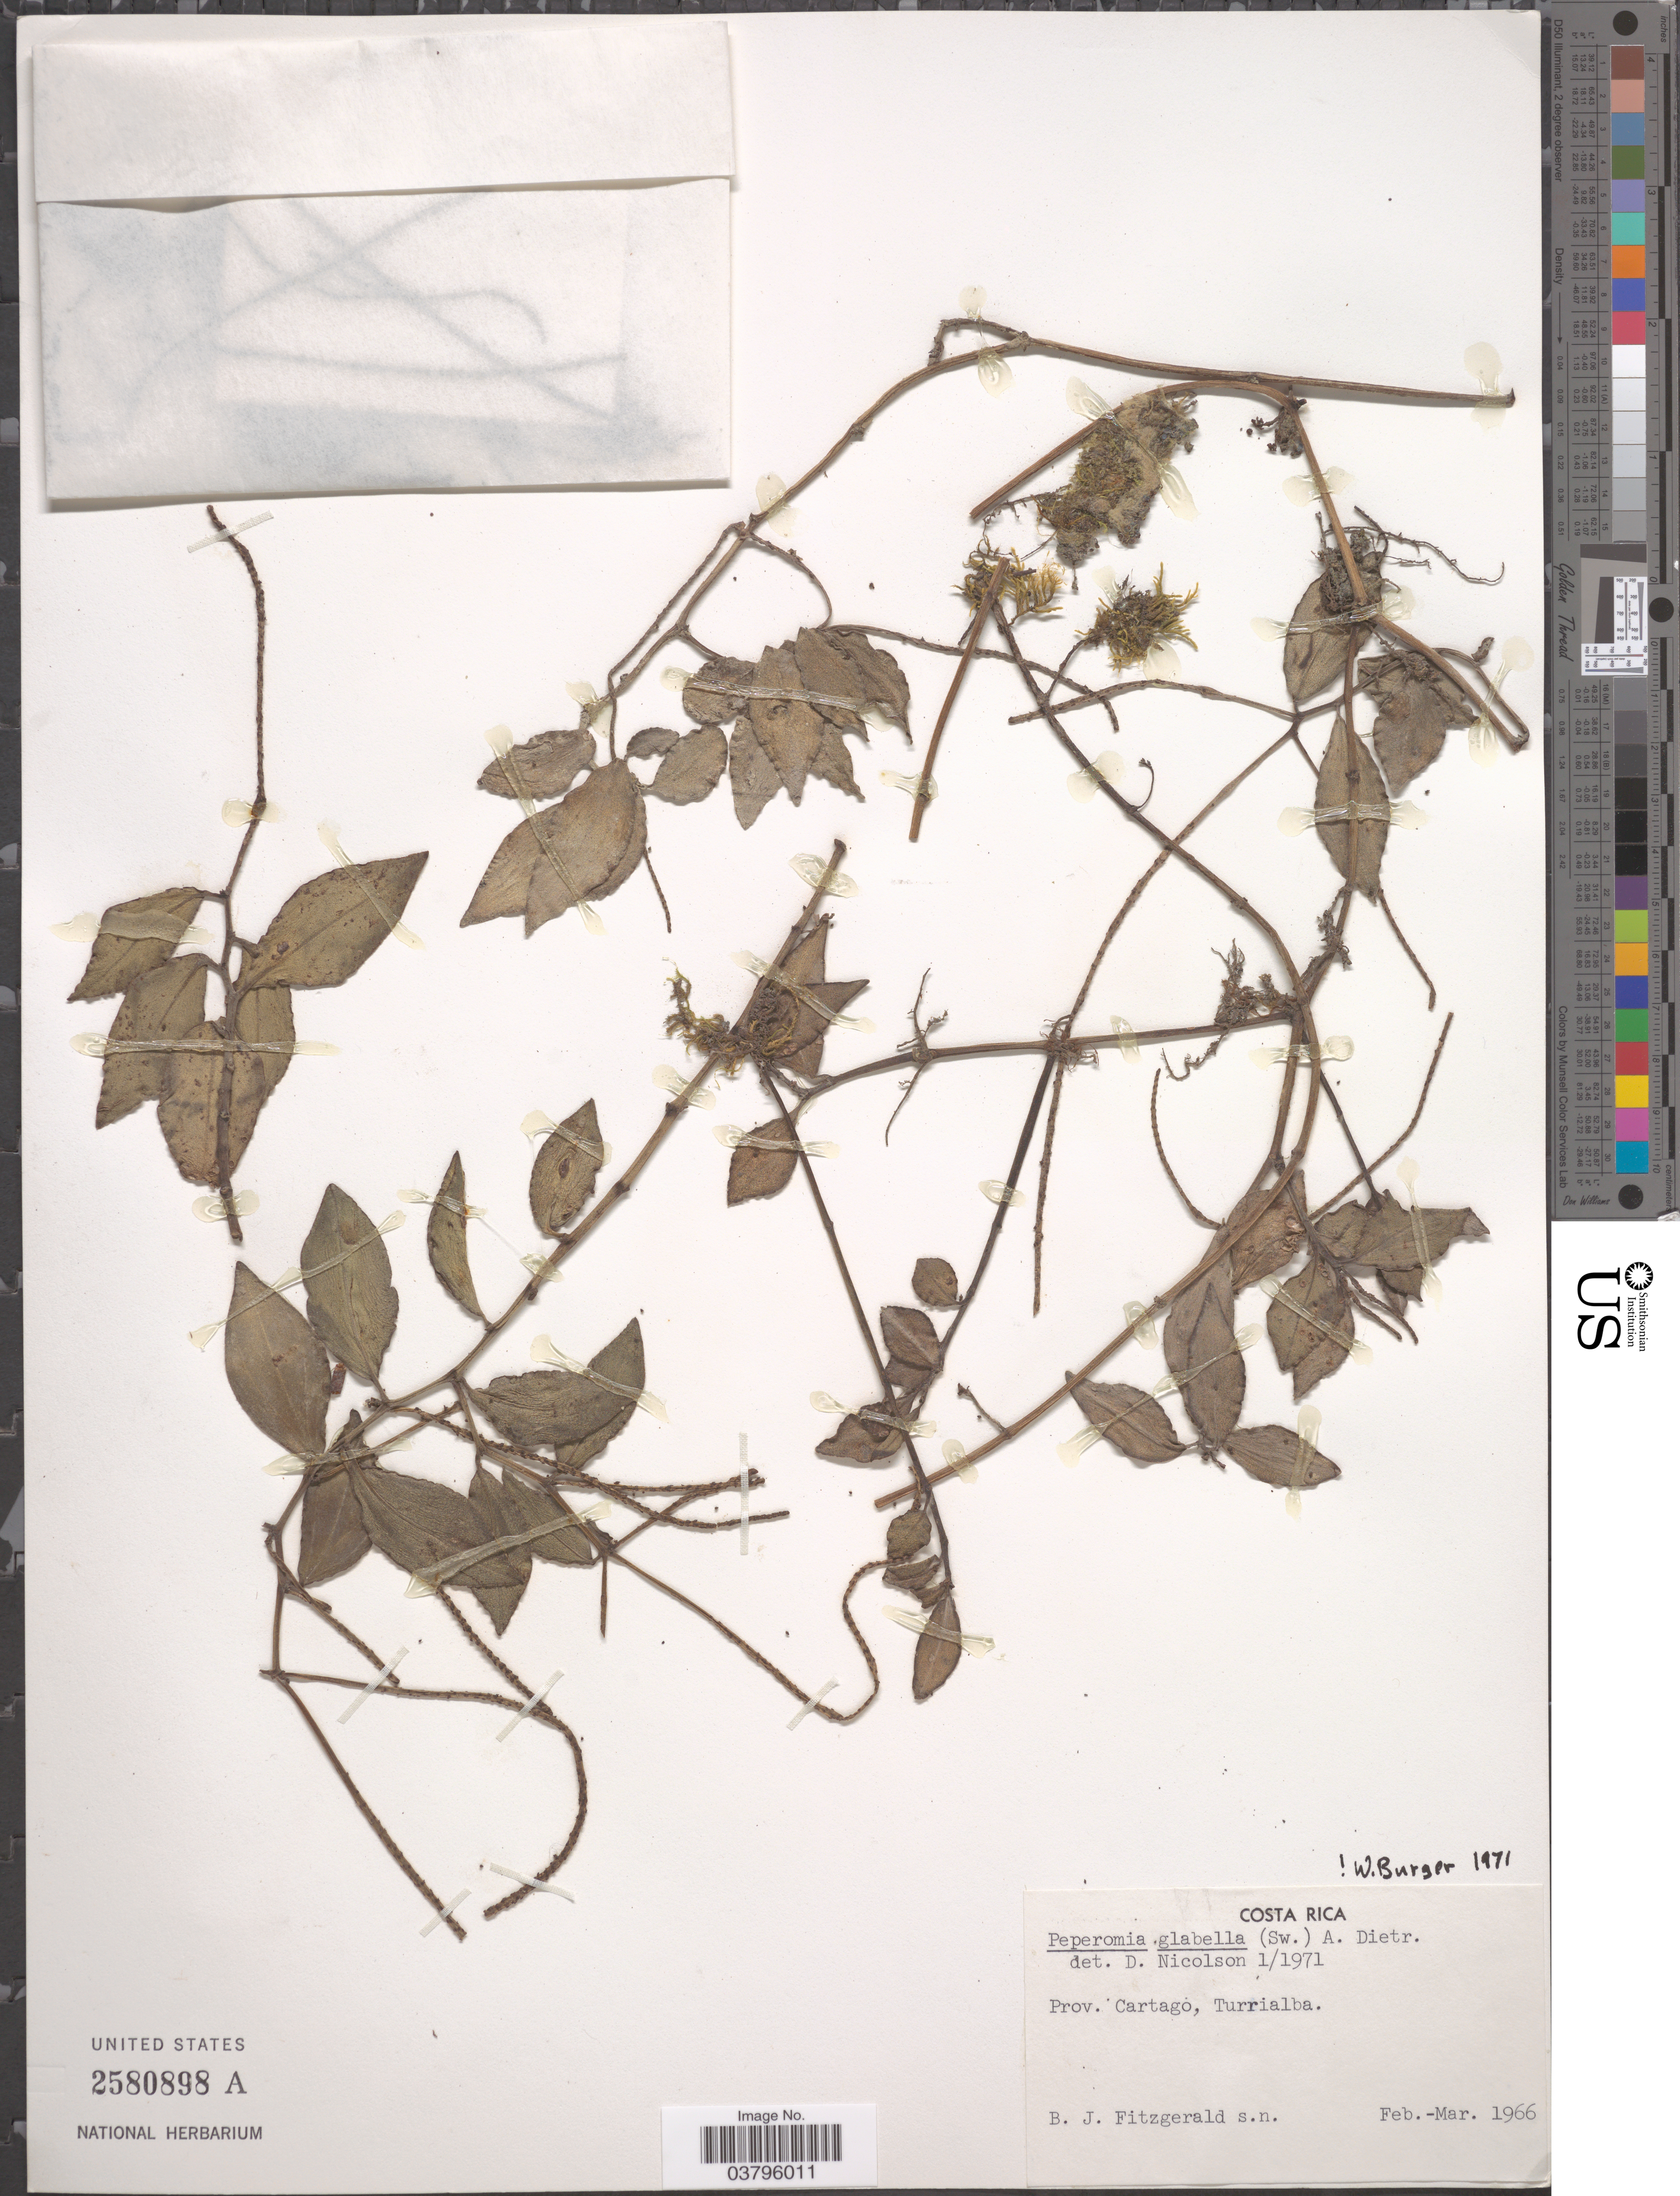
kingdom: Plantae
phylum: Tracheophyta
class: Magnoliopsida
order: Piperales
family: Piperaceae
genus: Peperomia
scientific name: Peperomia glabella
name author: (Sw.) A. Dietr.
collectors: B. Fitzgerald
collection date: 1966-02/1966-03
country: Costa Rica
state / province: Cartago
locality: Turrialba.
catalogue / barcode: US 2580898A